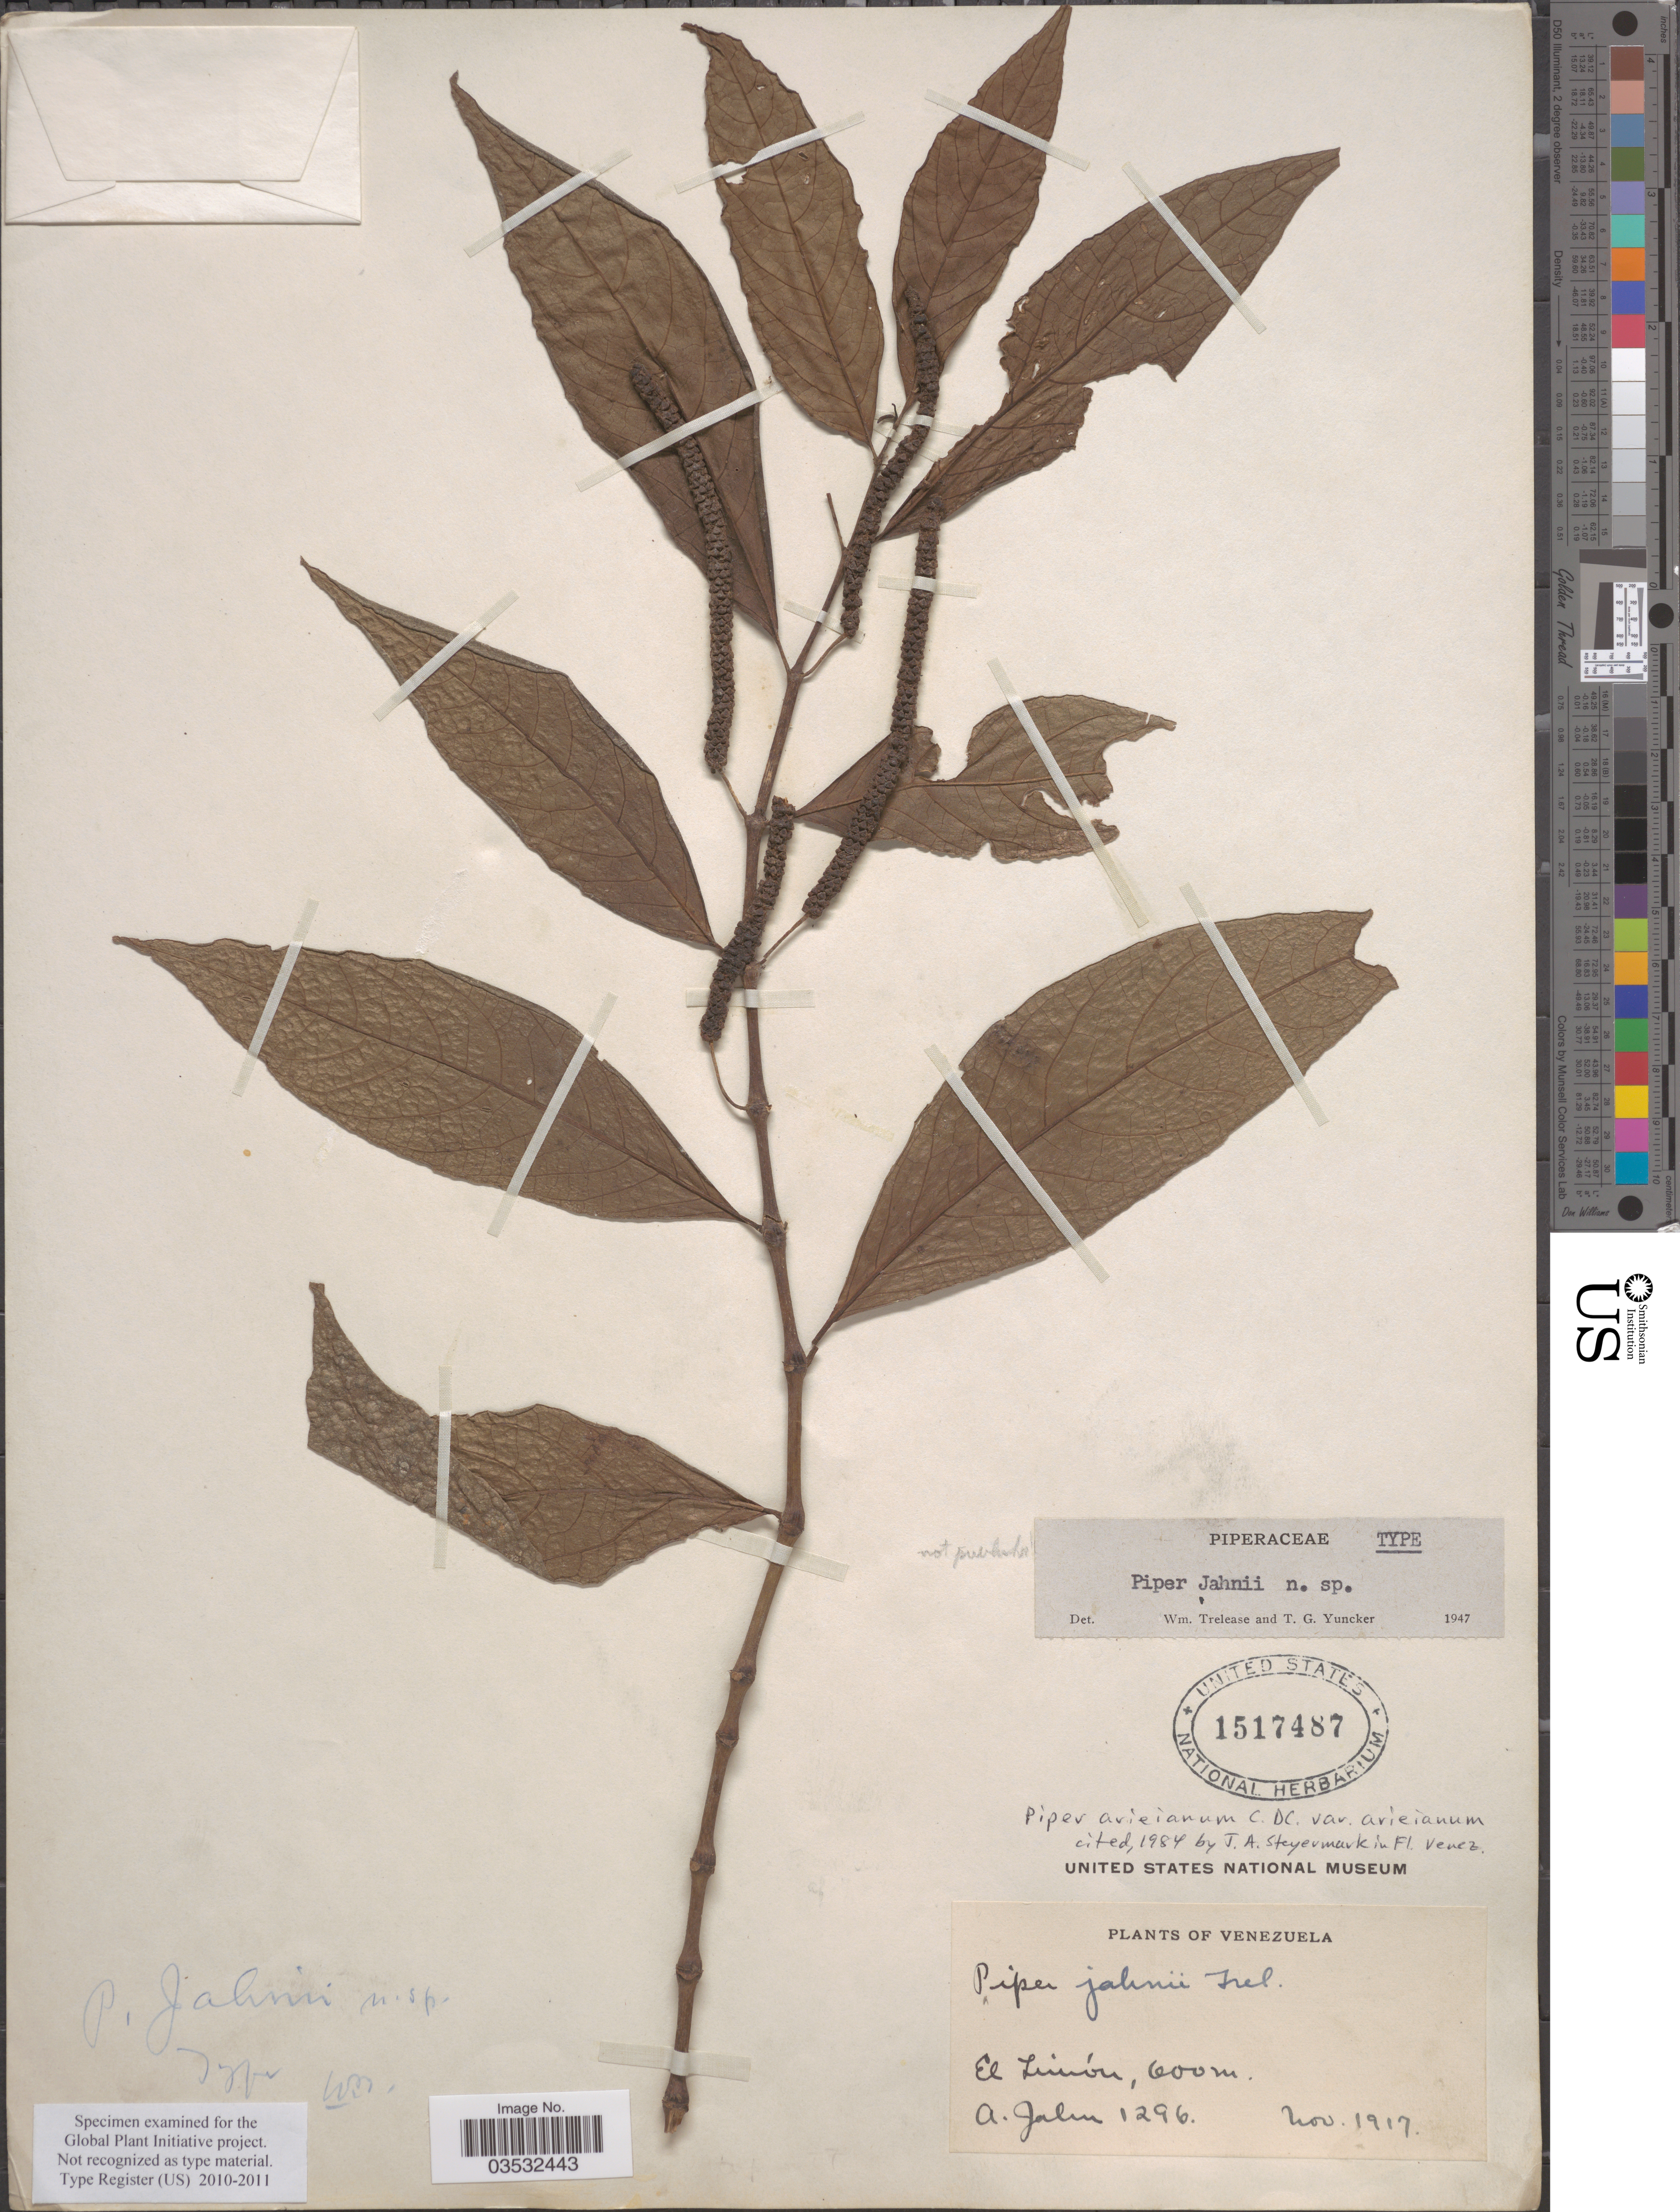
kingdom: Plantae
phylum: Tracheophyta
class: Magnoliopsida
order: Piperales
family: Piperaceae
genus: Piper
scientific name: Piper arieianum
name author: C. DC.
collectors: A. Jahn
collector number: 1296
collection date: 1917-11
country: Venezuela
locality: El Limón.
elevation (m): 600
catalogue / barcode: US 1517487